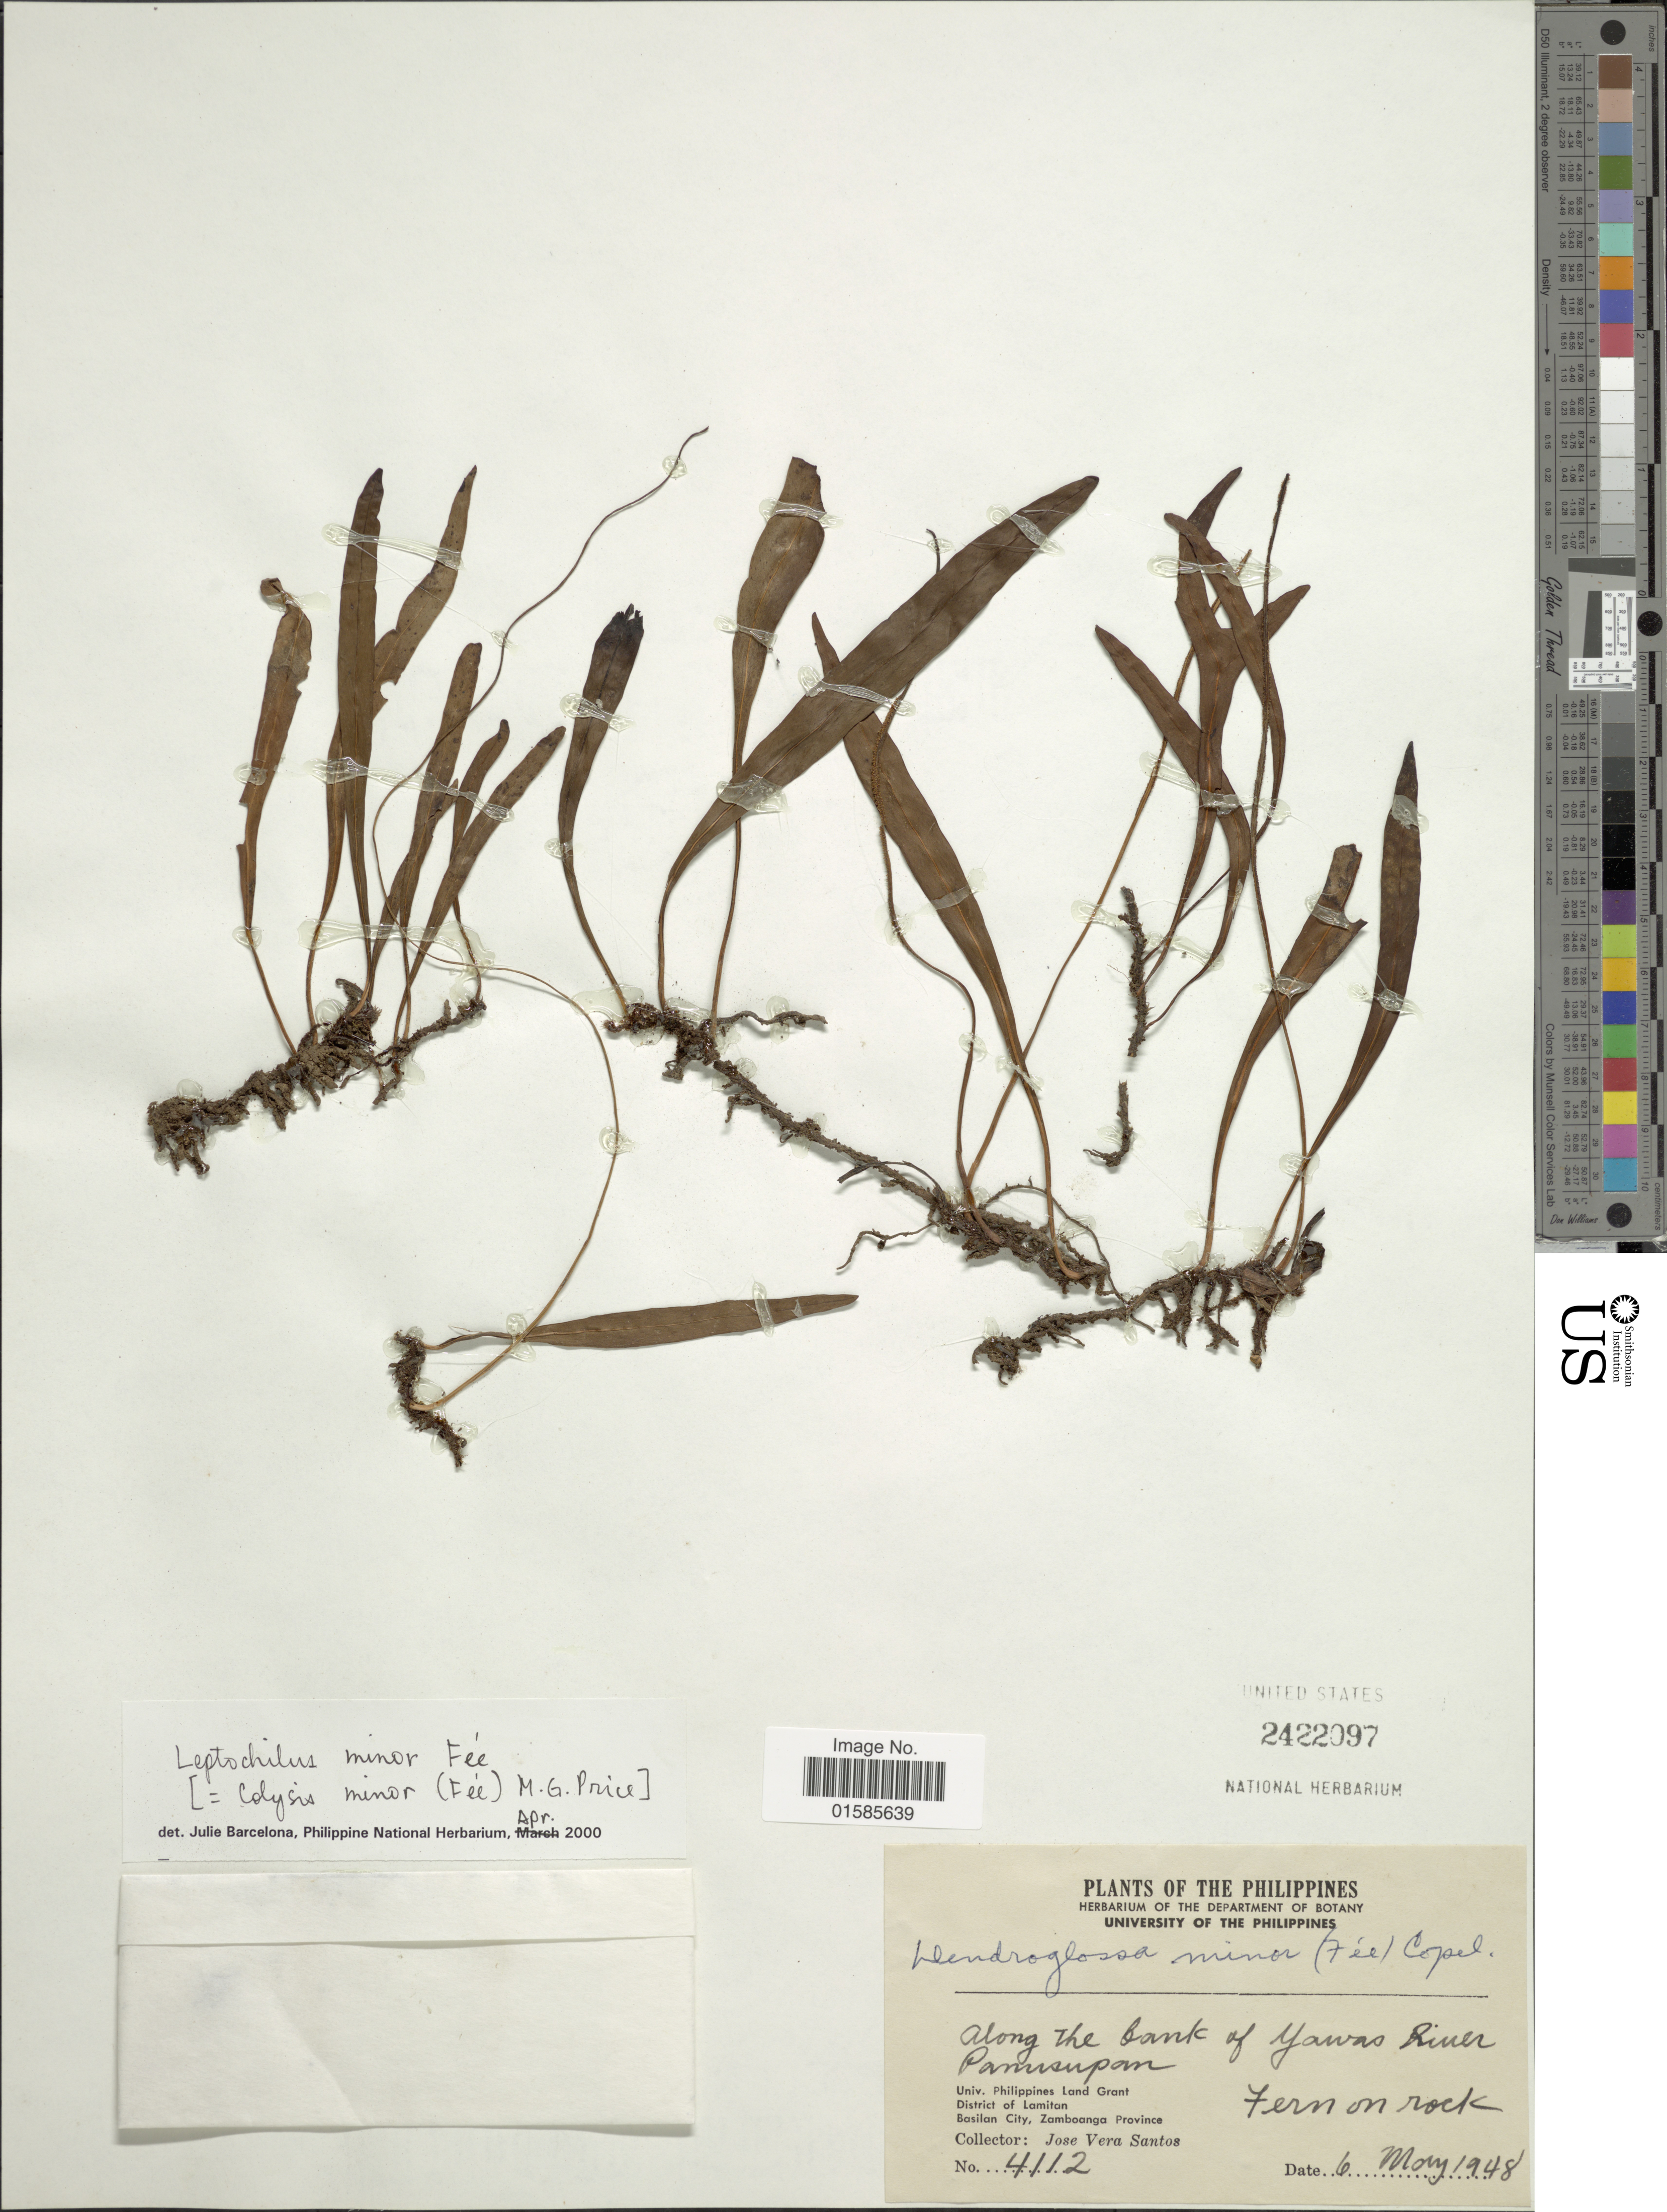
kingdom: Plantae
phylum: Tracheophyta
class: Polypodiopsida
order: Polypodiales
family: Polypodiaceae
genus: Leptochilus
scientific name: Leptochilus minor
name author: Fée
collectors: J. V. Santos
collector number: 4112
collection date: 1948-05-06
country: Philippines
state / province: Zamboanga Peninsula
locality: Along the bank of Yawas River, Pamusupam, Univ. Philippines Land Grant, District of Lamitan, Basilan City, Zamboanga Province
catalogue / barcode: US 2422097